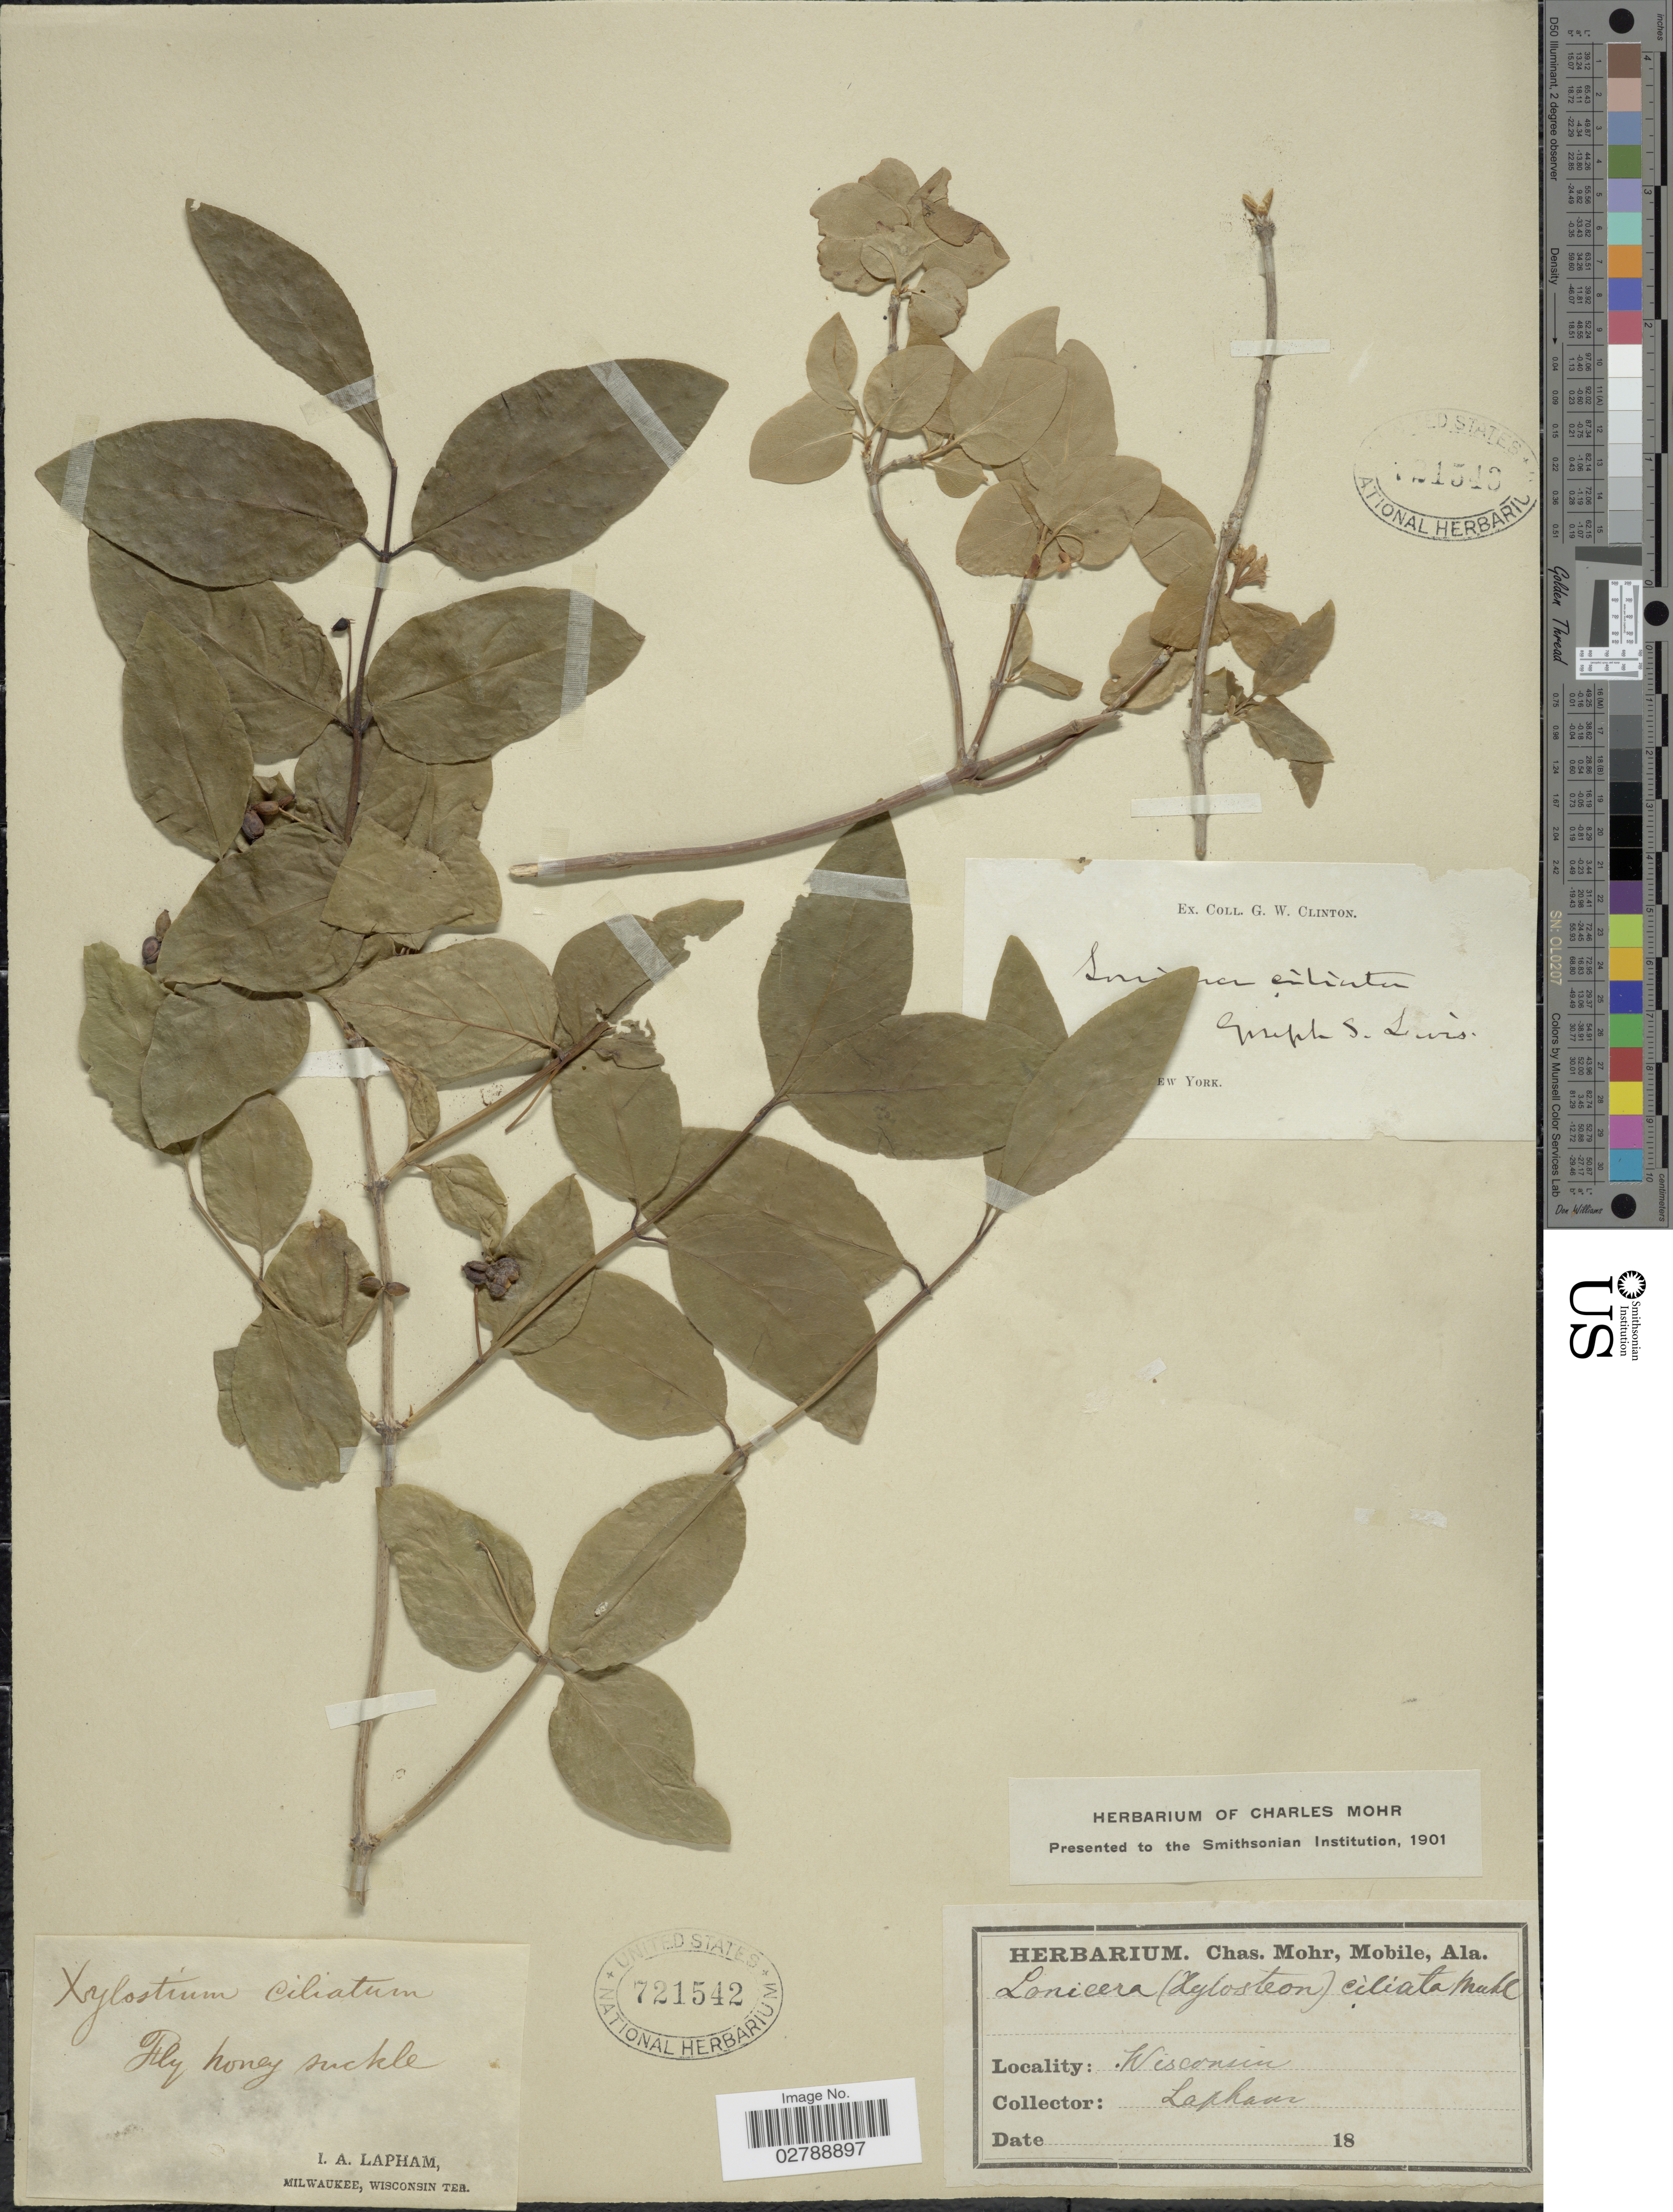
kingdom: Plantae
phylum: Tracheophyta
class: Magnoliopsida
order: Dipsacales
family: Caprifoliaceae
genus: Lonicera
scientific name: Lonicera canadensis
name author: Bartram & W. Bartram ex Marshall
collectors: I. Lapham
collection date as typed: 18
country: United States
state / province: Wisconsin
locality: Milkwaukee, Wisconsin Tea.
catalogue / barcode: US 721542